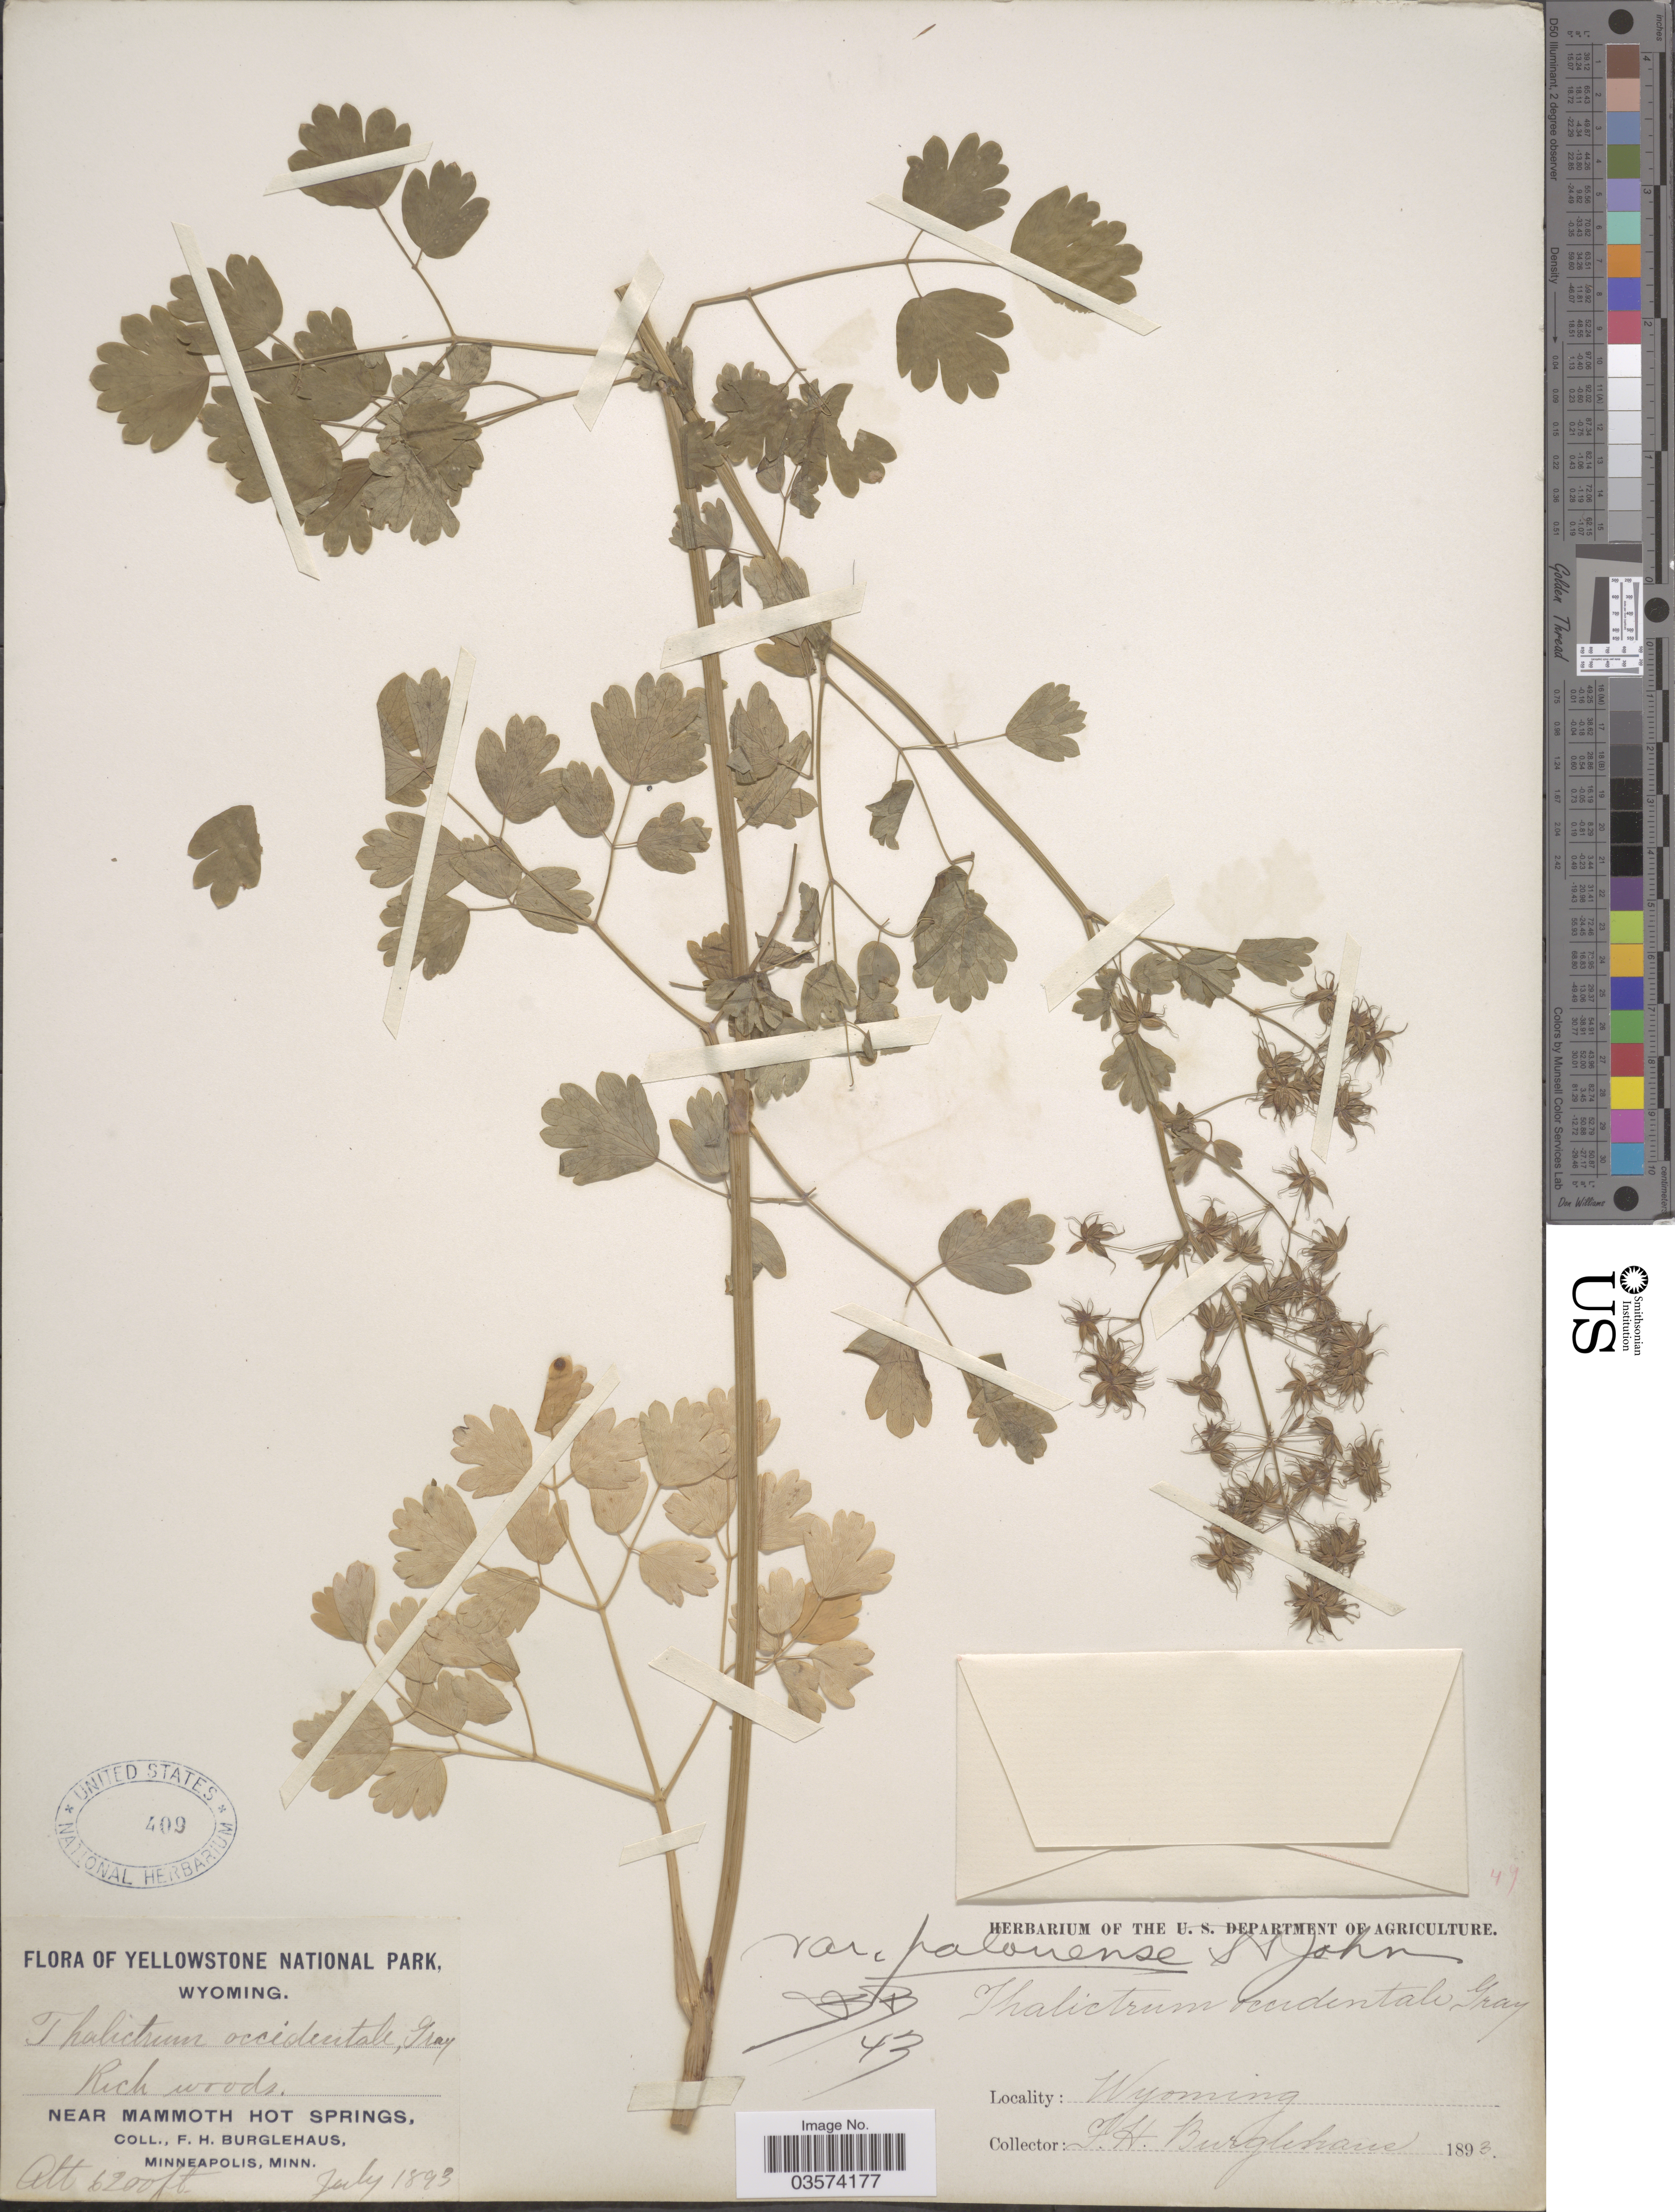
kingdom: Plantae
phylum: Tracheophyta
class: Magnoliopsida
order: Ranunculales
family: Ranunculaceae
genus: Thalictrum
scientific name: Thalictrum occidentale var. palousense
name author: H. St. John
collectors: F. Burglehaus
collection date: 1893-07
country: United States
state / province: Wyoming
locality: Yellowstone National Park. Near Mammoth Hot Springs.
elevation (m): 1890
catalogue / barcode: US 409